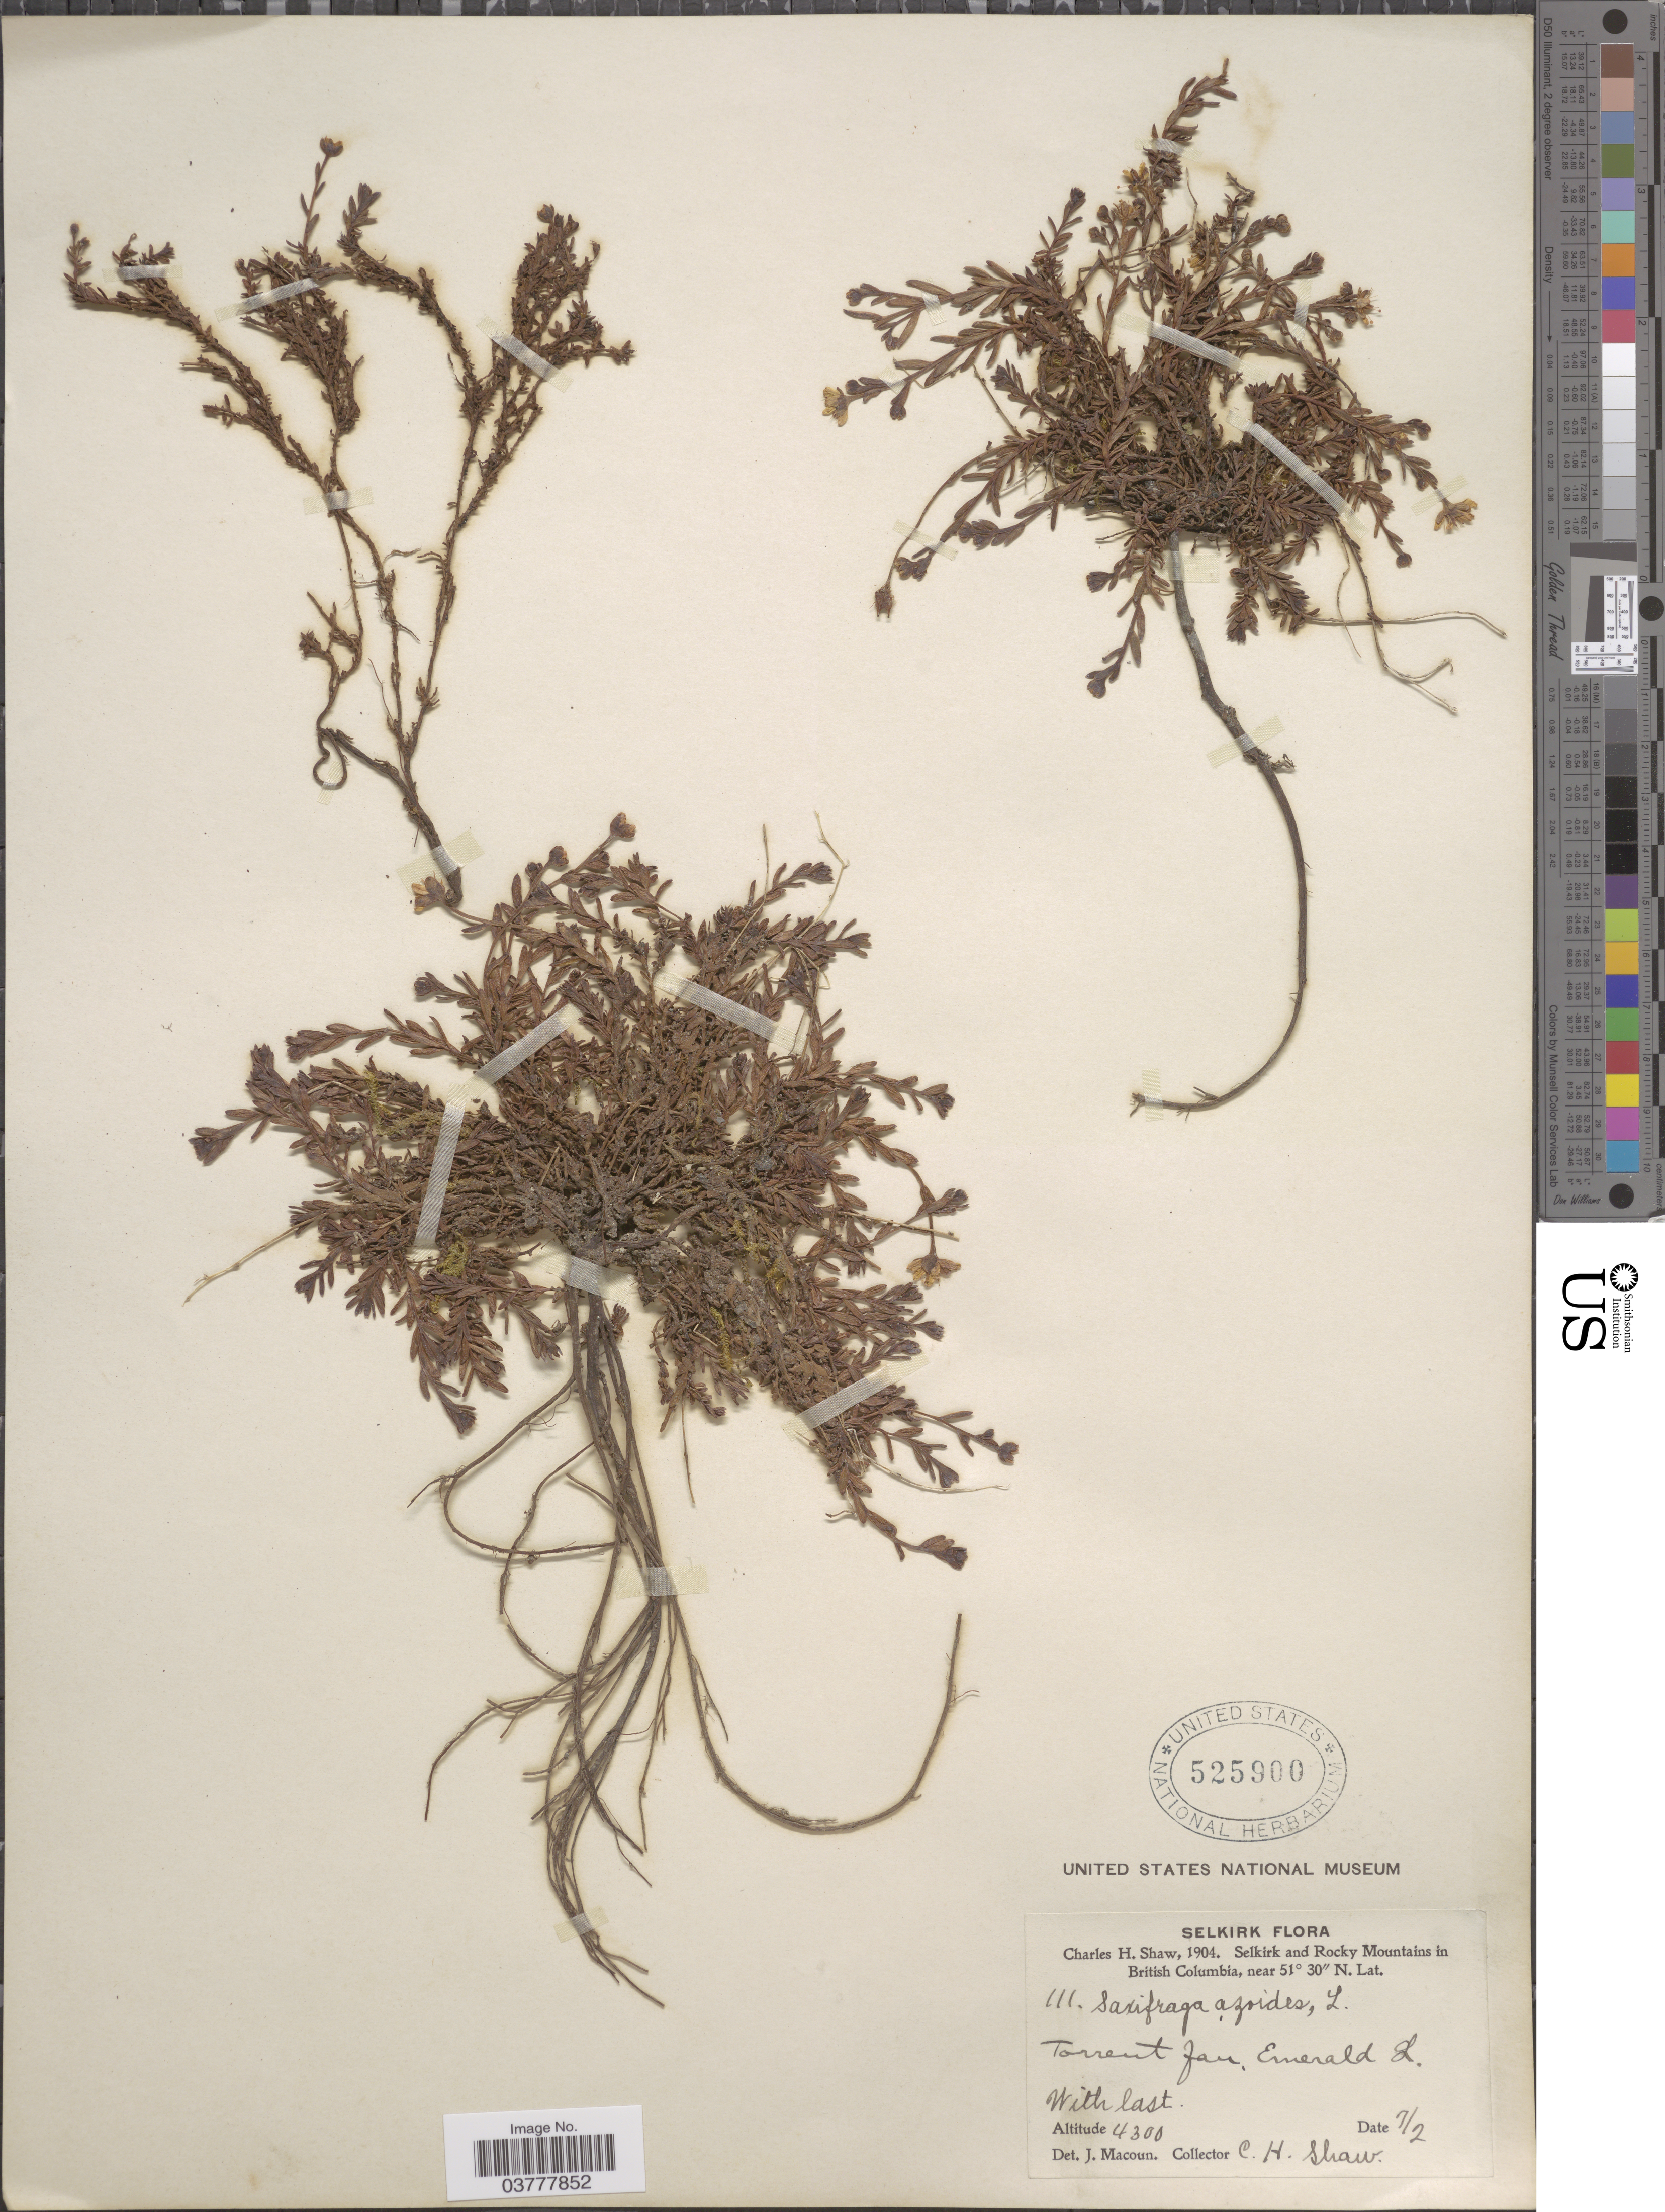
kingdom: Plantae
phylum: Tracheophyta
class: Magnoliopsida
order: Saxifragales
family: Saxifragaceae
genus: Saxifraga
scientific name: Saxifraga aizoides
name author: L.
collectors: C. H. Shaw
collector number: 111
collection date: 1904-07-02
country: Canada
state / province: British Columbia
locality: Selkirk. Selkirk and Rocky Mountains.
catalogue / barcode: US 525900